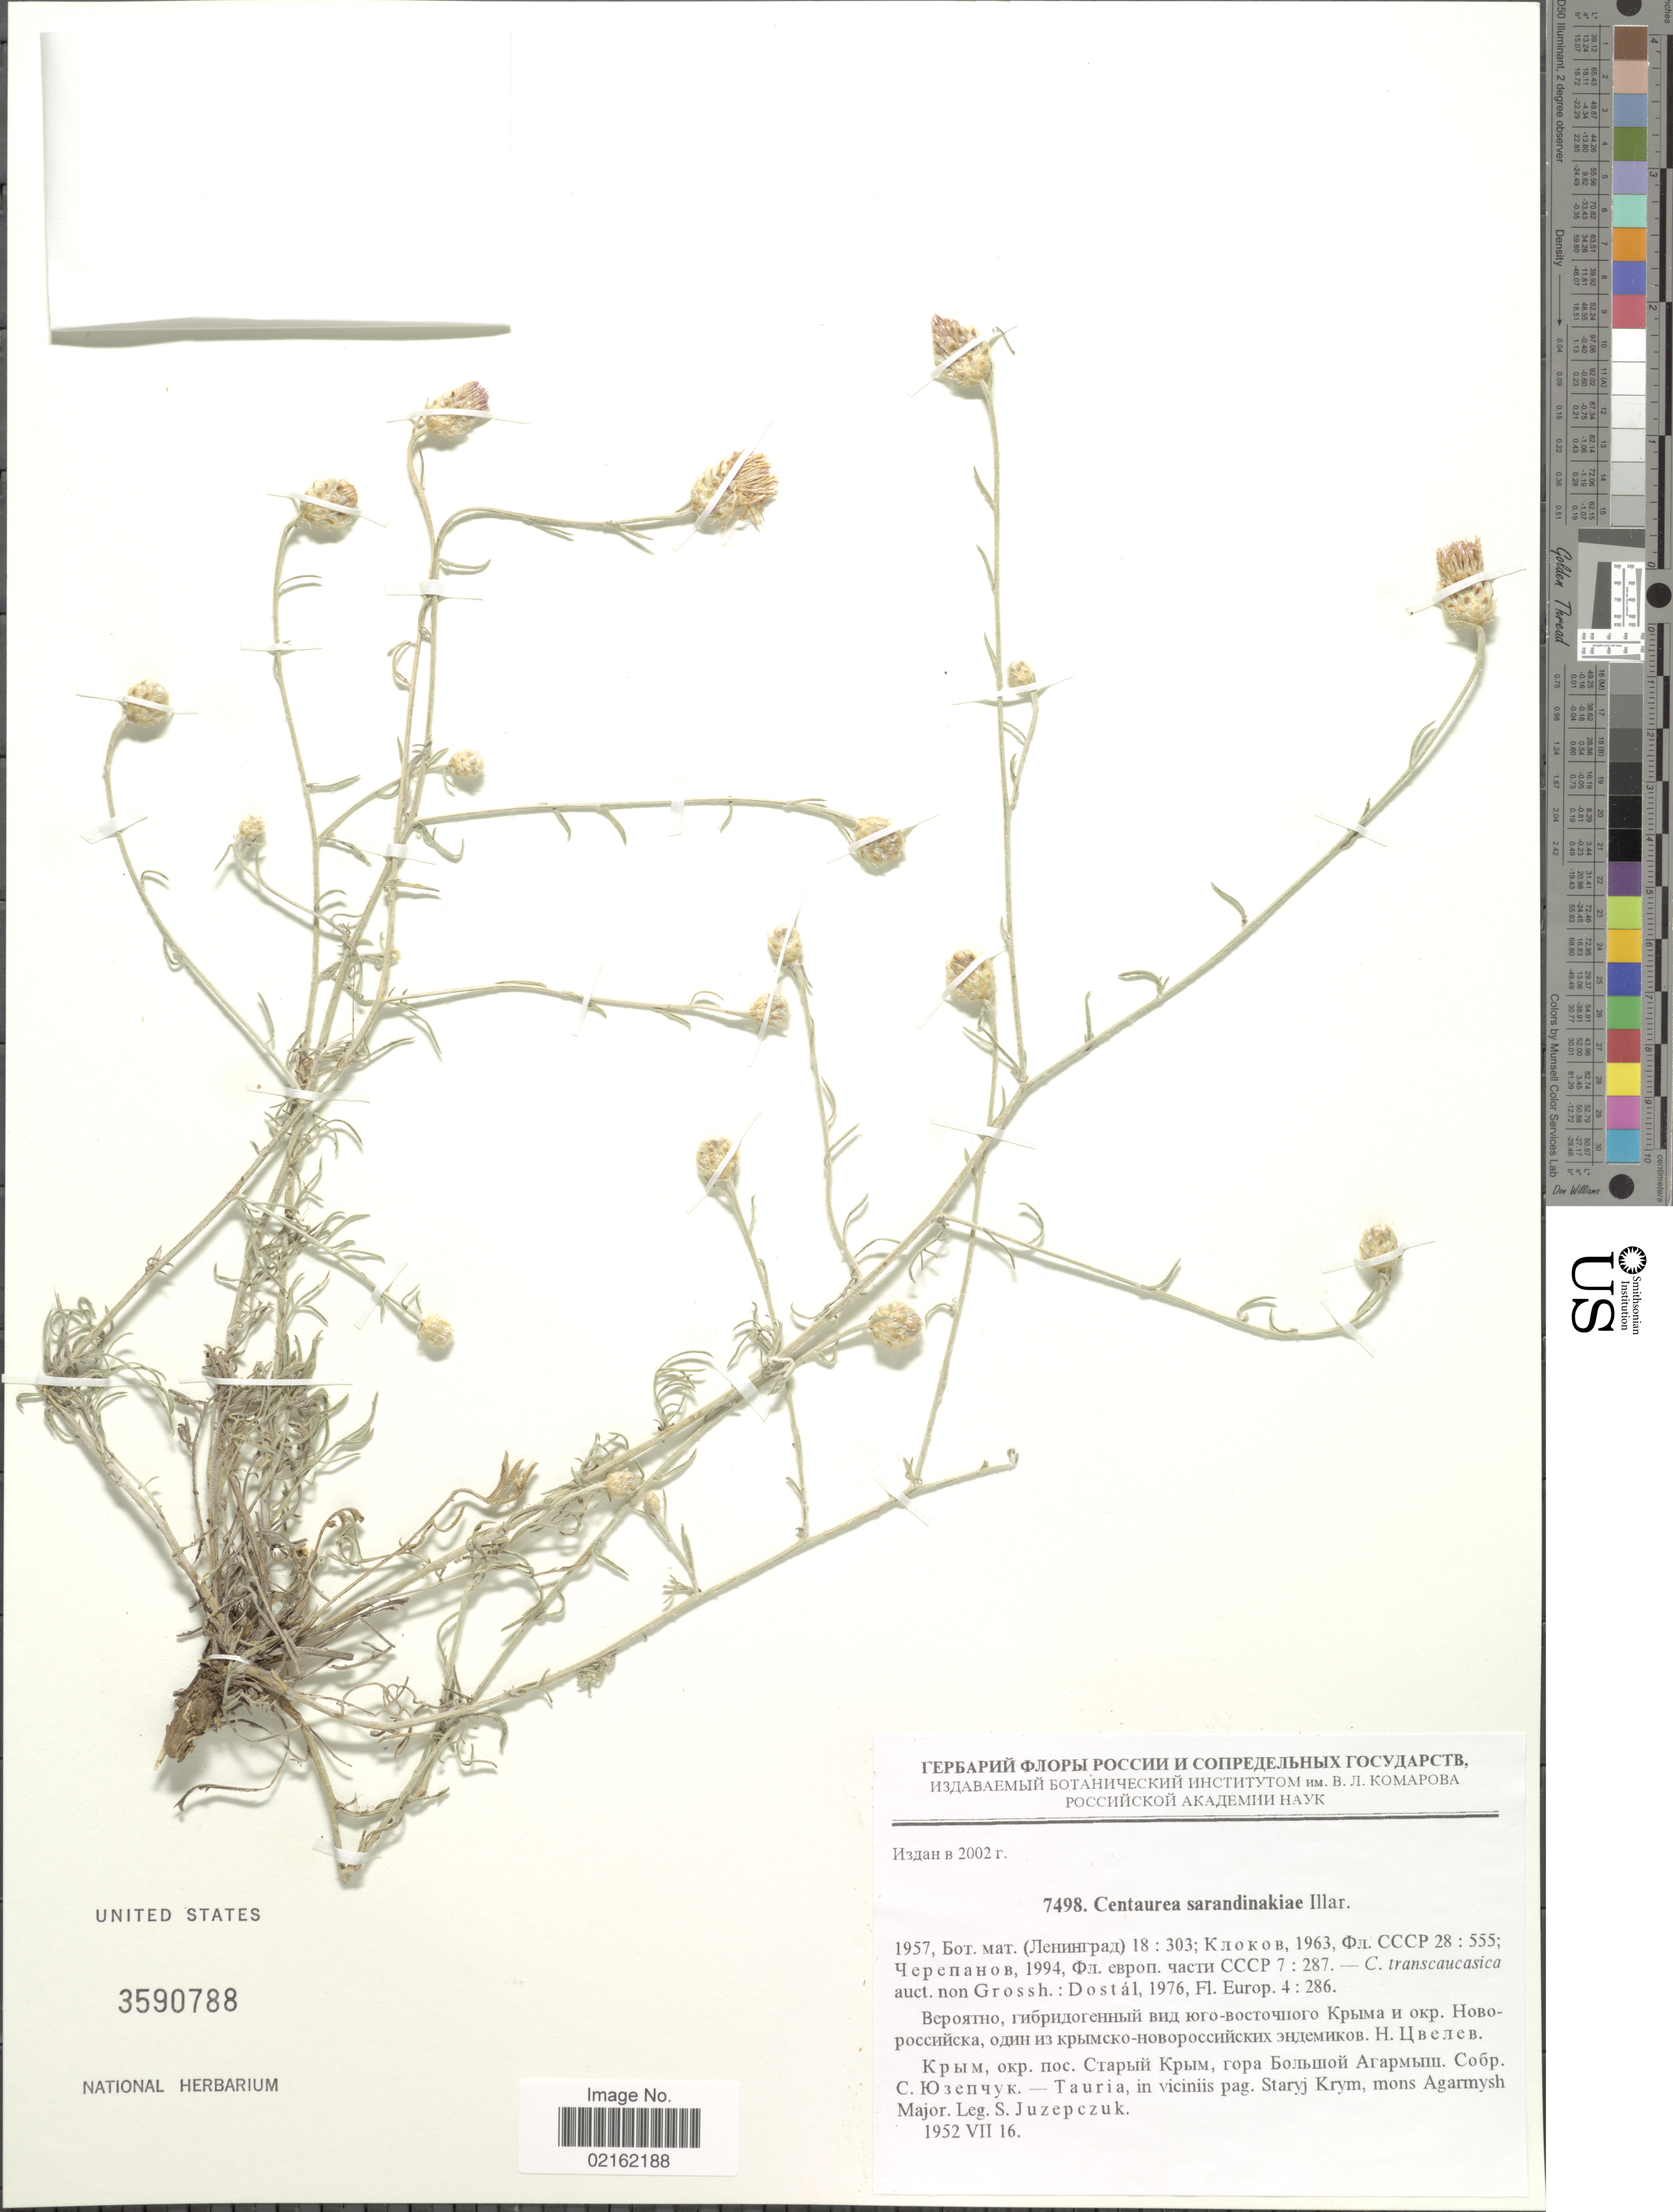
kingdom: Plantae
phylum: Tracheophyta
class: Magnoliopsida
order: Asterales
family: Asteraceae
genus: Centaurea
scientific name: Centaurea sarandinakiae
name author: N.B. Illar.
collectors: S. V. Juzepczuk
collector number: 7498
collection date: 1952-07-16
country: Ukraine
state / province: Crimea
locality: Tauria, pag. Staryj Krym, mons Agarmysh Major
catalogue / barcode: US 3590788